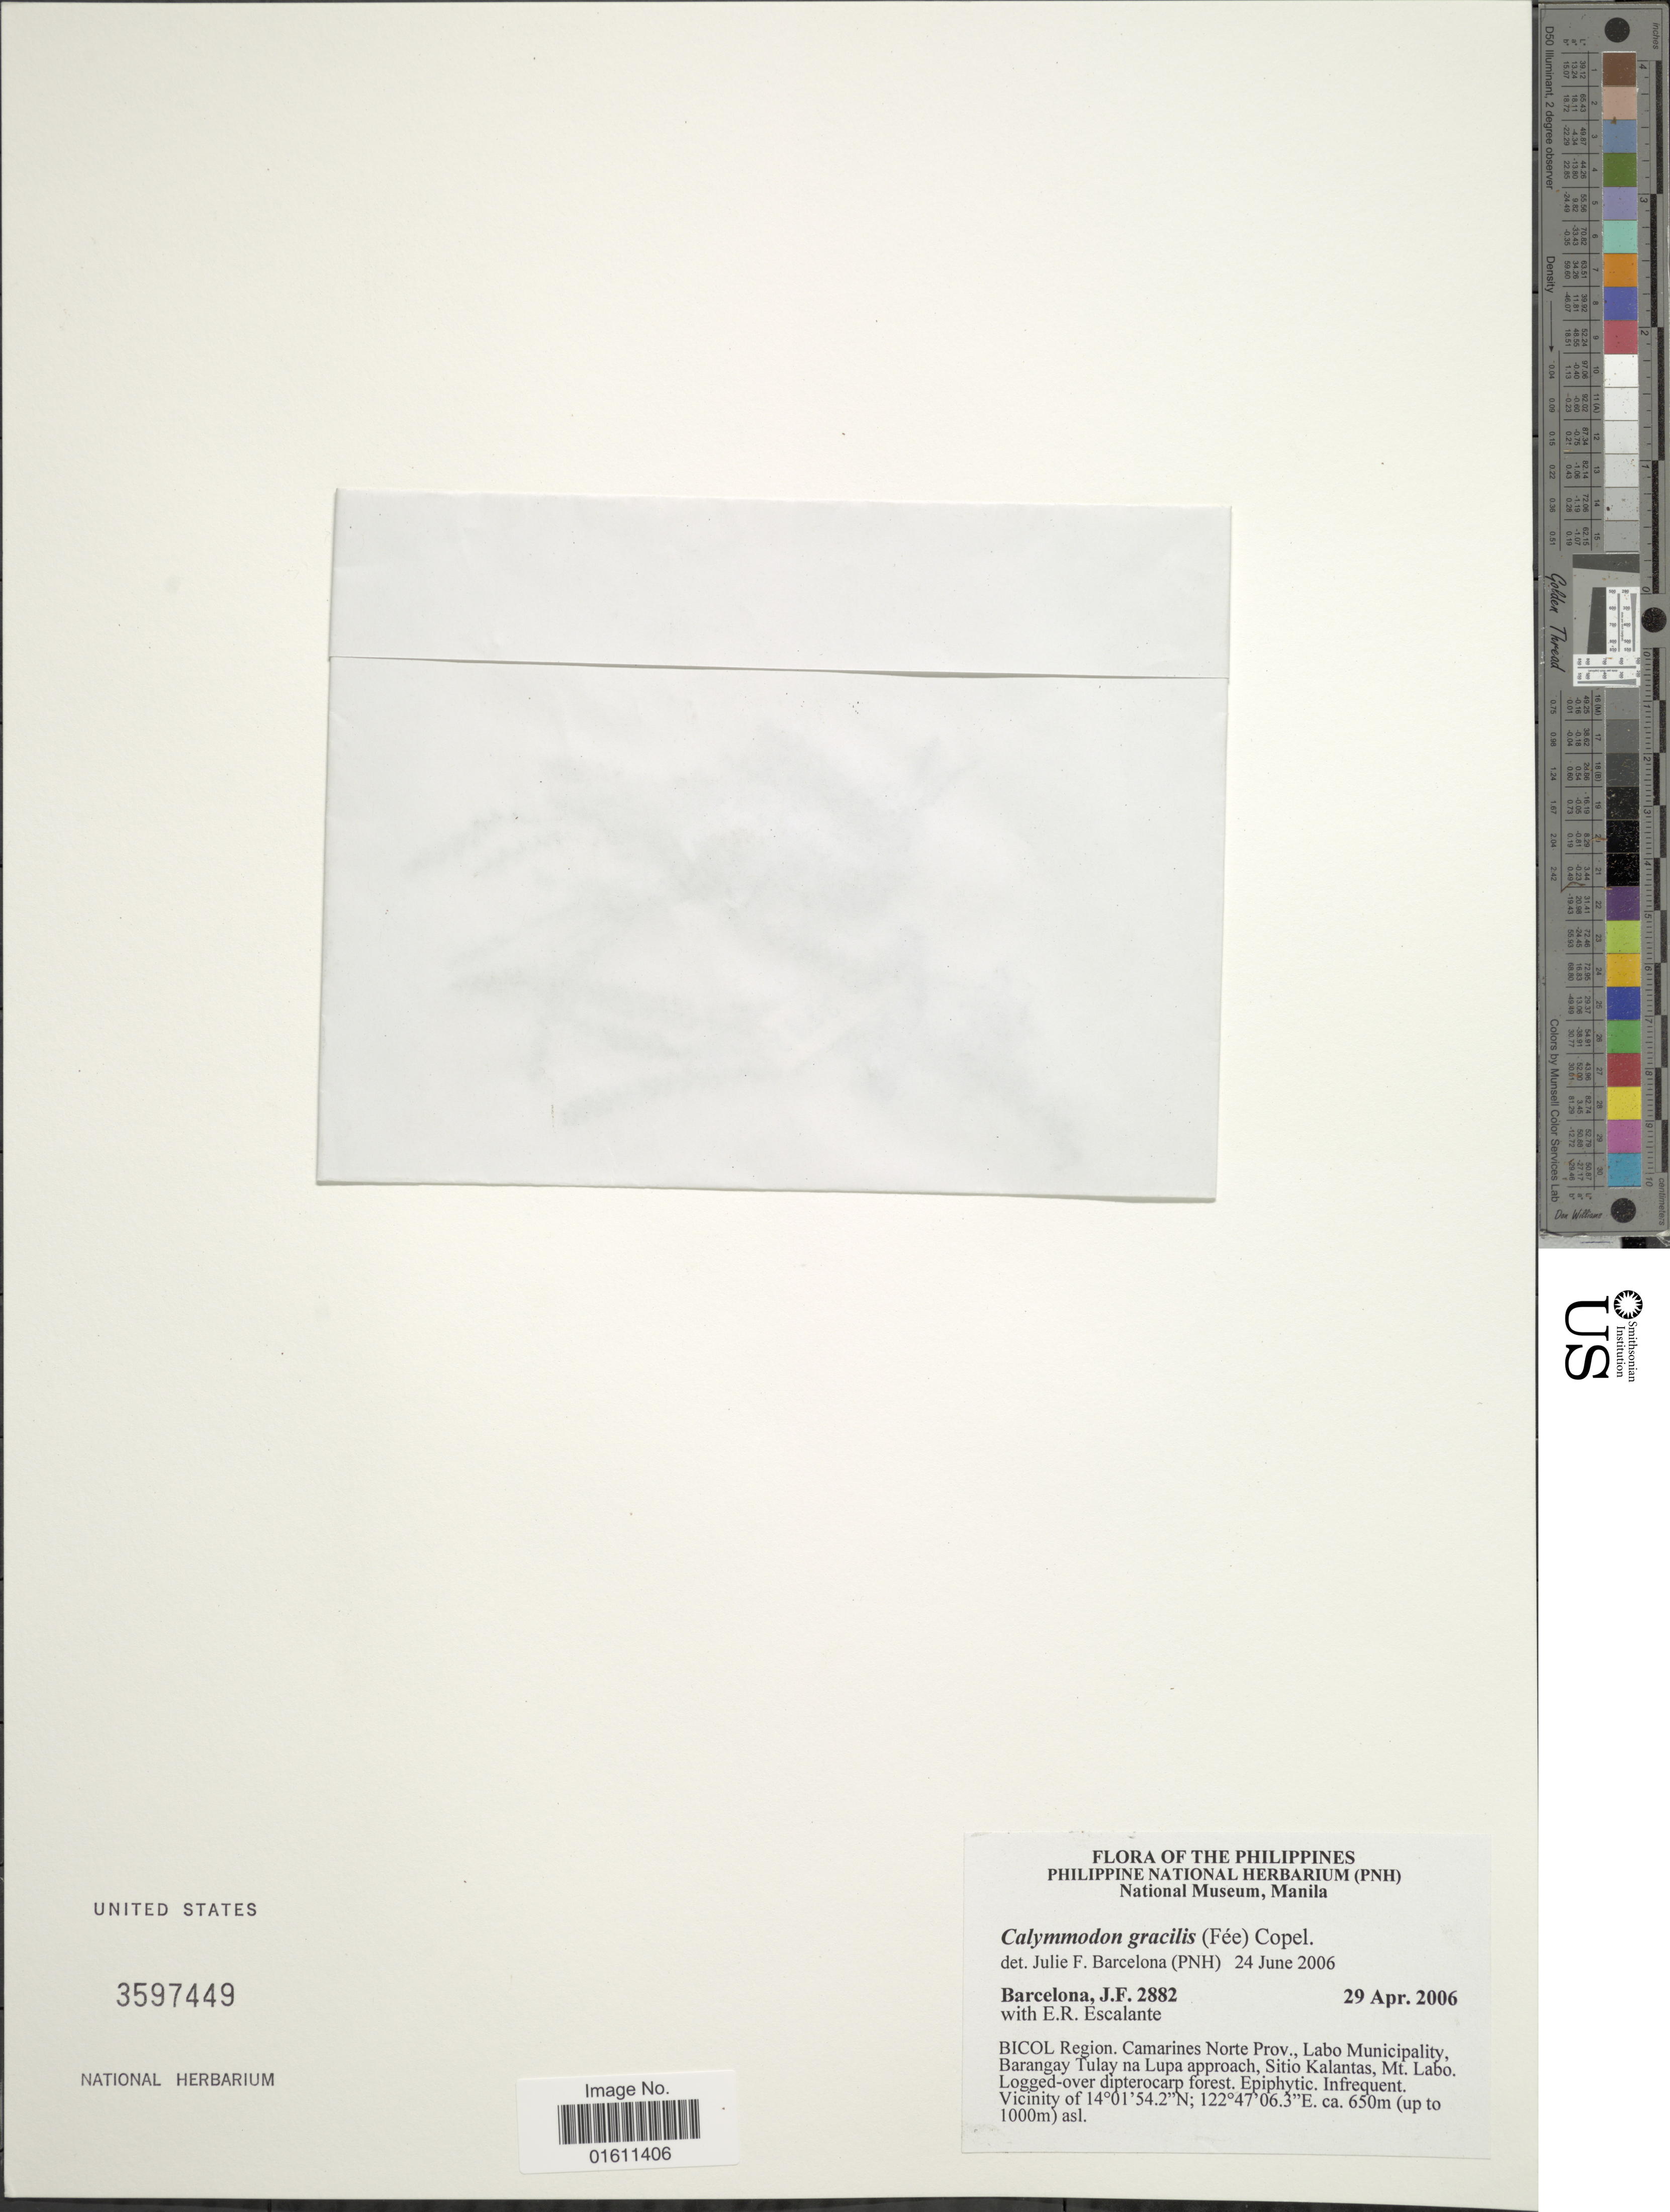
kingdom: Plantae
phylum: Tracheophyta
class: Polypodiopsida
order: Polypodiales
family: Polypodiaceae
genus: Calymmodon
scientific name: Calymmodon gracilis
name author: (Fée) Copel.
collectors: J. F. Barcelona & E. Escalante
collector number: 2882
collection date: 2006-04-29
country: Philippines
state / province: Bicol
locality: The Philippines, Bicol Region. Camarines Norte Prov., Lano Municipality, Barangay Tulay na Lupa approach, Sitio Kalantas, Mt. Labo.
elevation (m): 650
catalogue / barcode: US 3597449